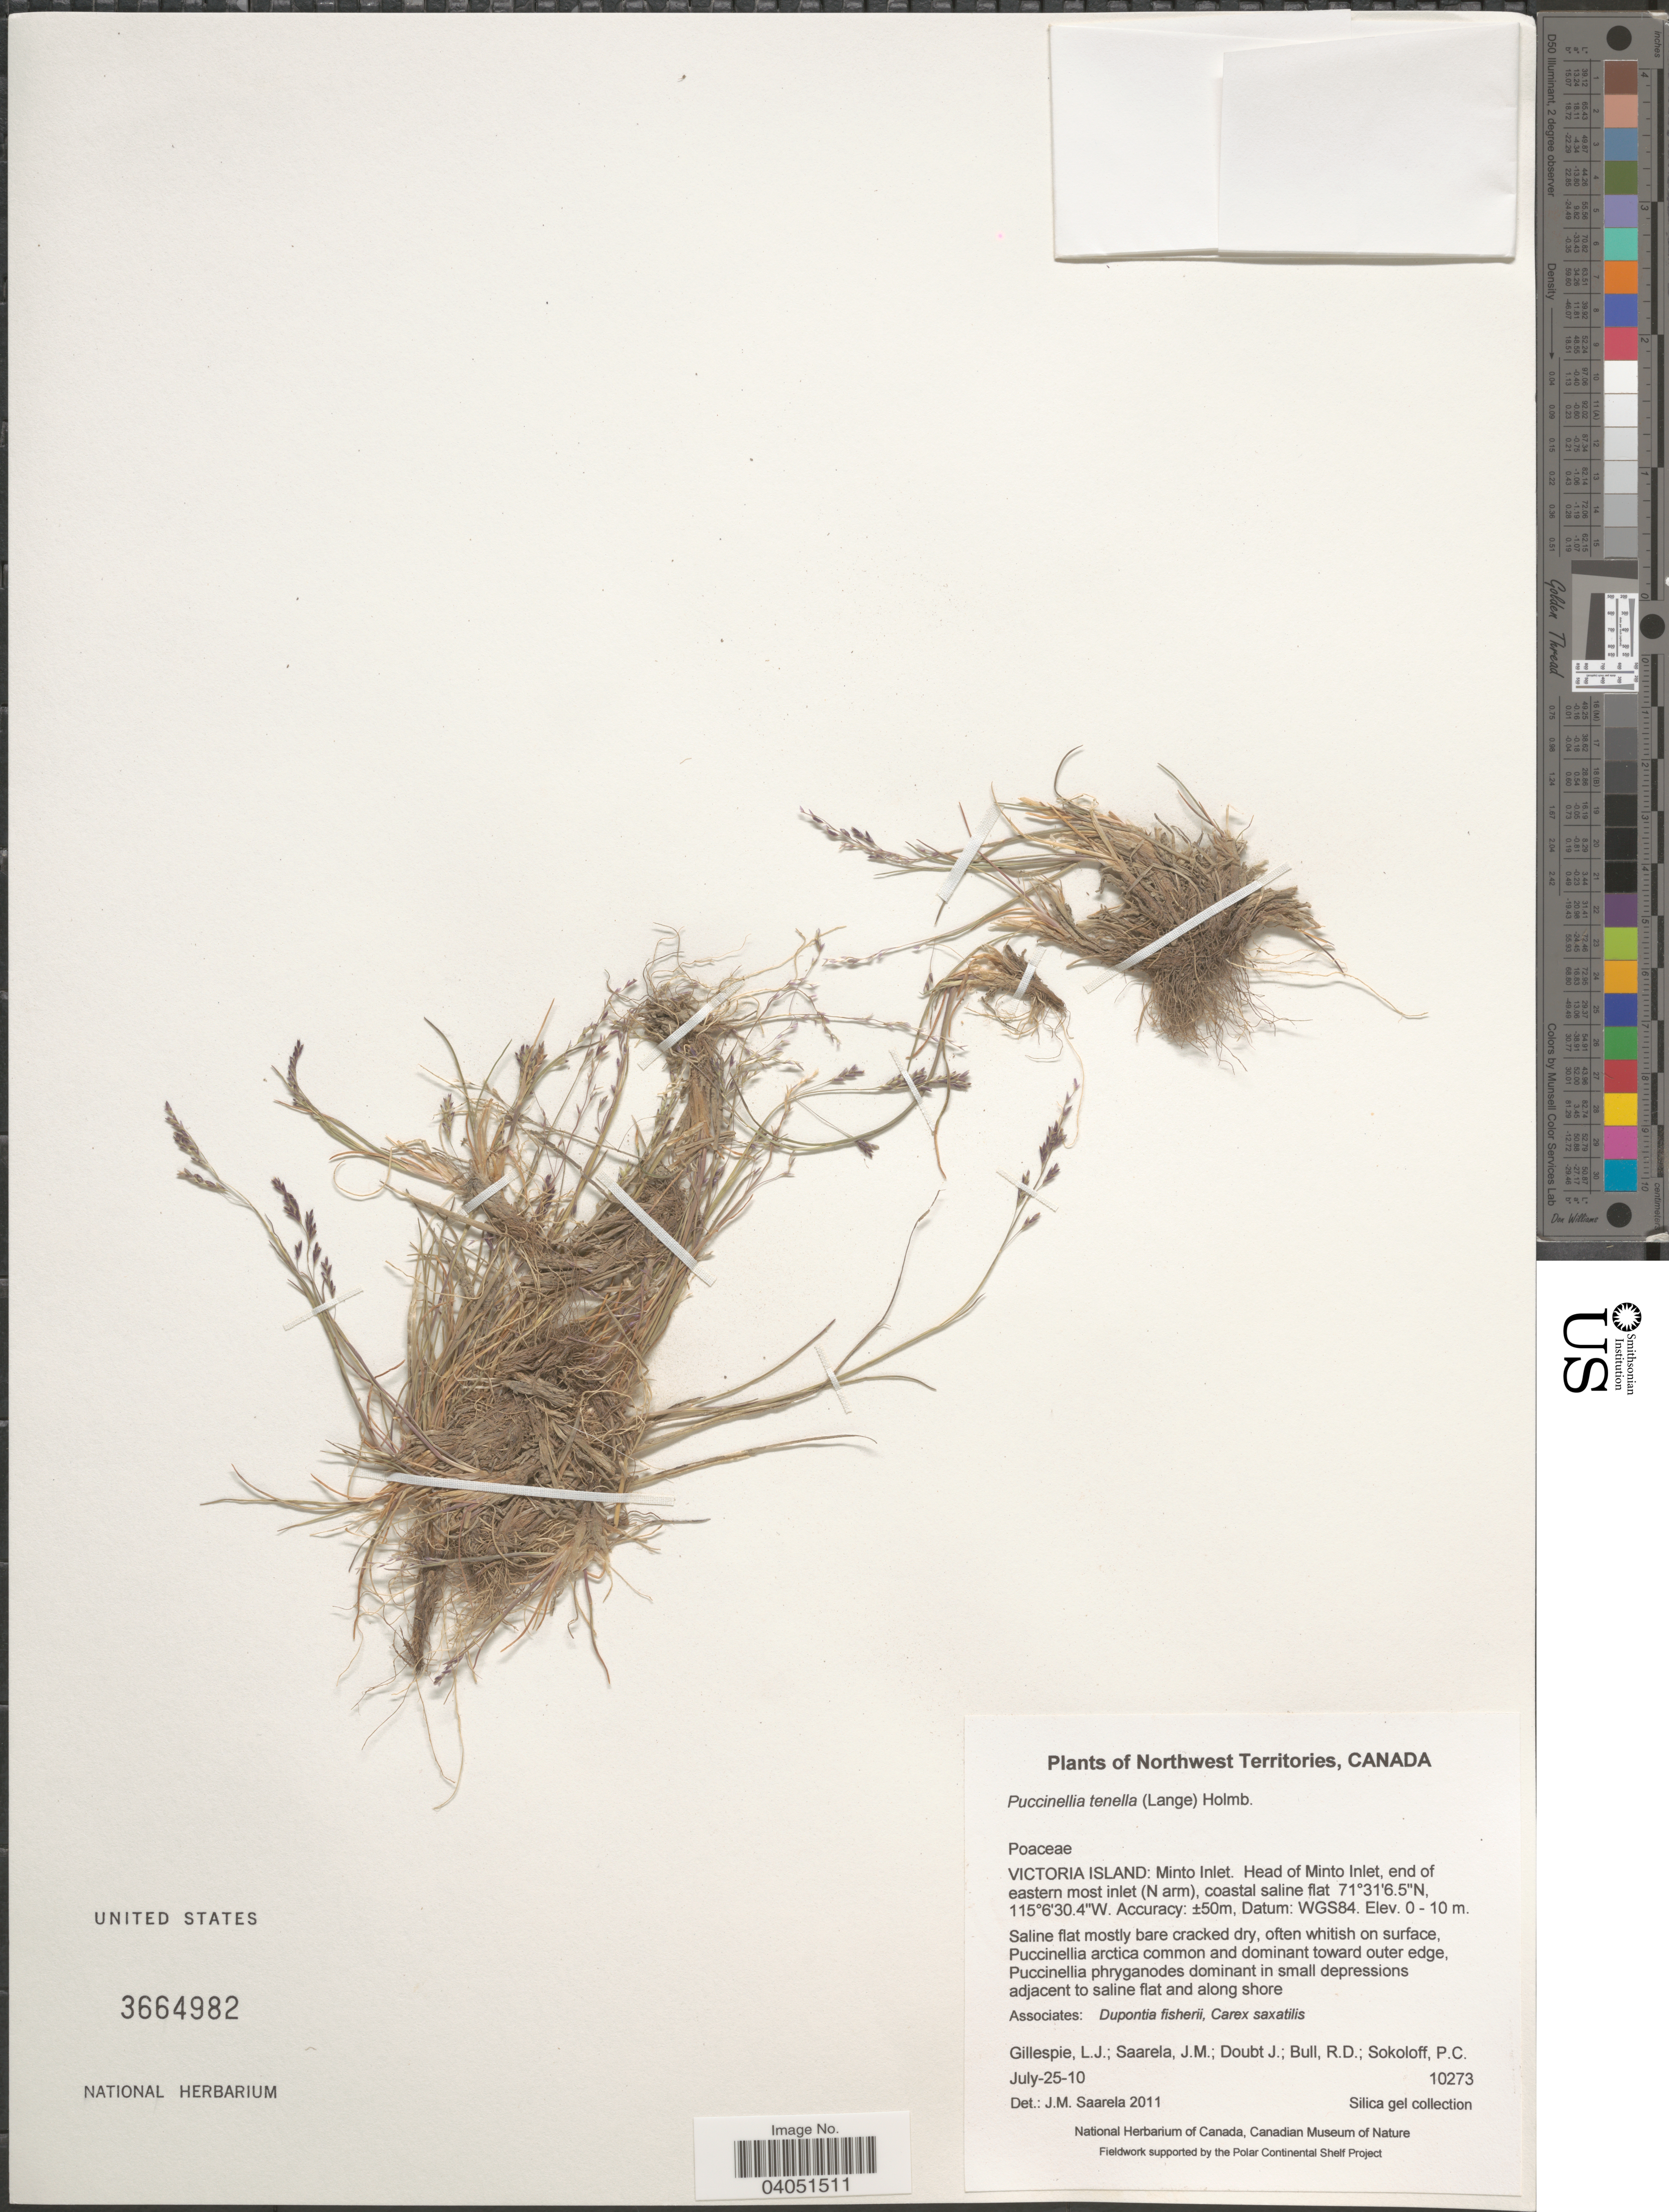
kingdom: Plantae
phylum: Tracheophyta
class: Liliopsida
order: Poales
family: Poaceae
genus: Puccinellia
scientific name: Puccinellia tenella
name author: (Lange) Holmb.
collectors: L. Gillespie, J. Saarela, J. Doubt, R. Bull & P. Sokoloff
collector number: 10273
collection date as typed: Transcribed d/m/y: 25/7/10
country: Canada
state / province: Northwest Territories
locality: Victoria Island: Minto Inlet. Head of Minto Inlet, end of eastern most inlet (N arm), coastal saline flat. WGS84.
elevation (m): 0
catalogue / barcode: US 3664982